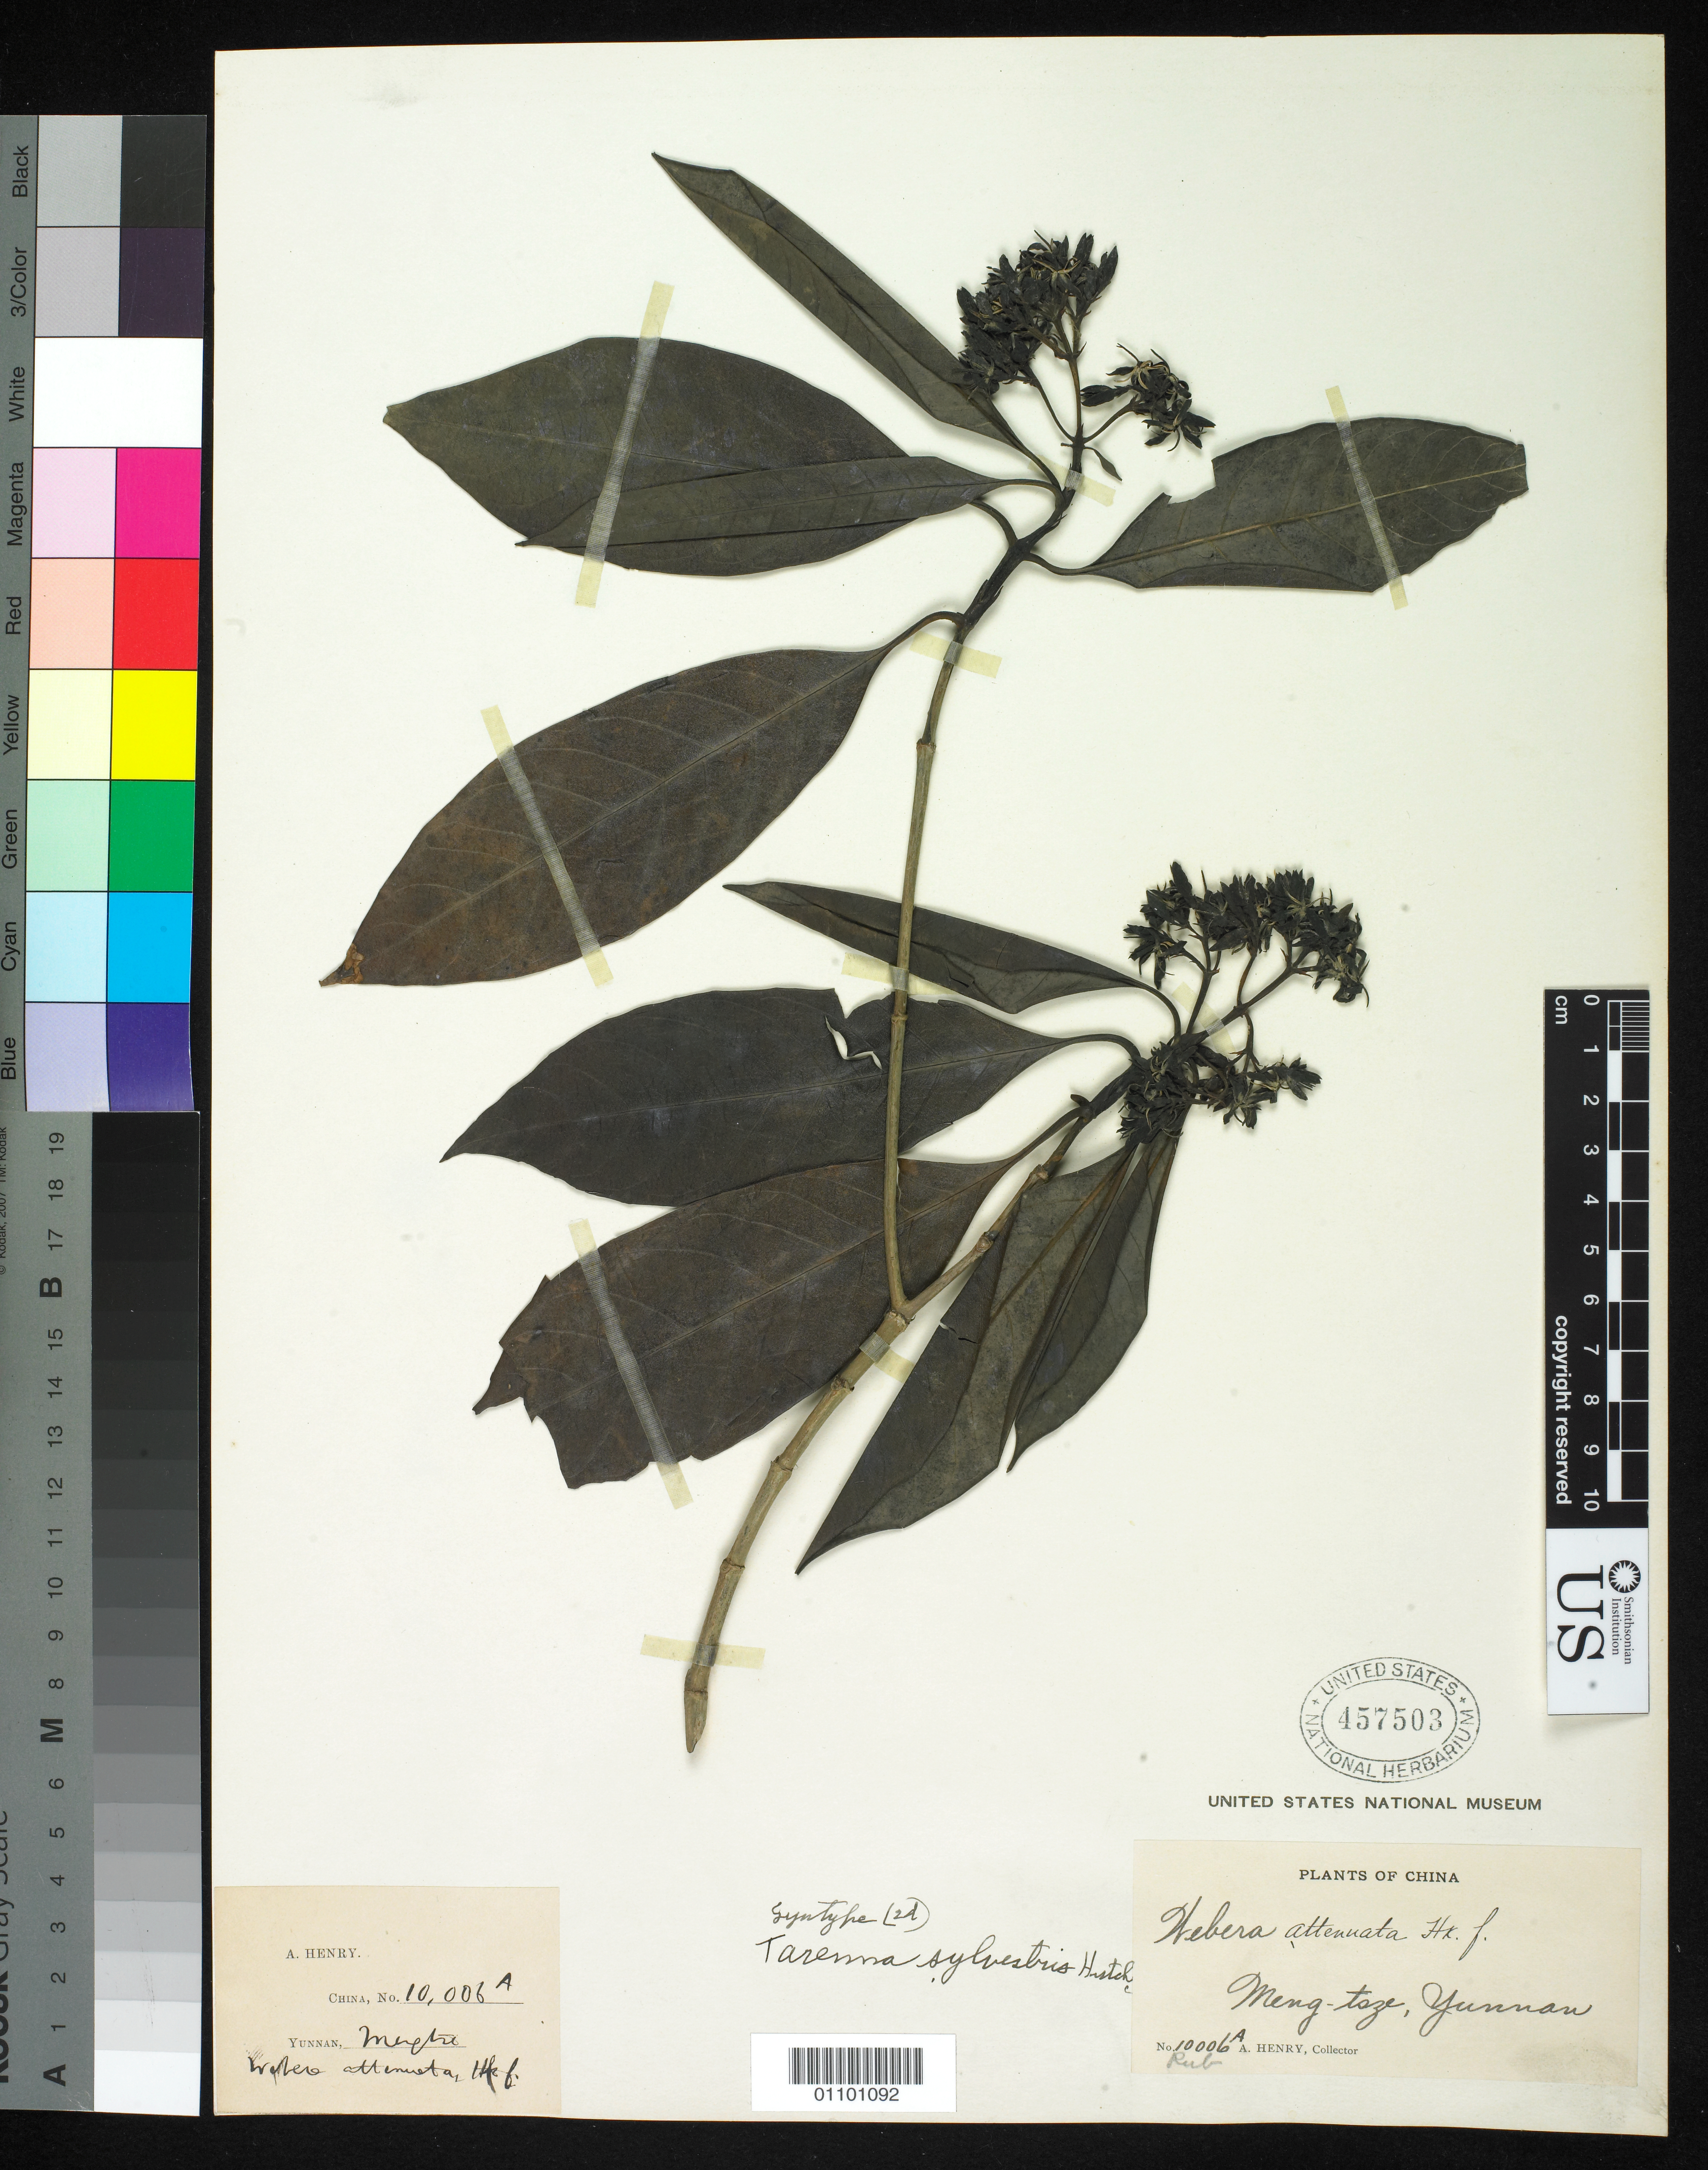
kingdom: Plantae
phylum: Tracheophyta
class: Magnoliopsida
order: Gentianales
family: Rubiaceae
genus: Tarenna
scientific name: Tarenna sylvestris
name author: Hutch. in Sarg.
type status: Syntype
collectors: A. Henry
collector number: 10006 A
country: China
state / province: Yunnan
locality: Mengtsze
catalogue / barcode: US 457503